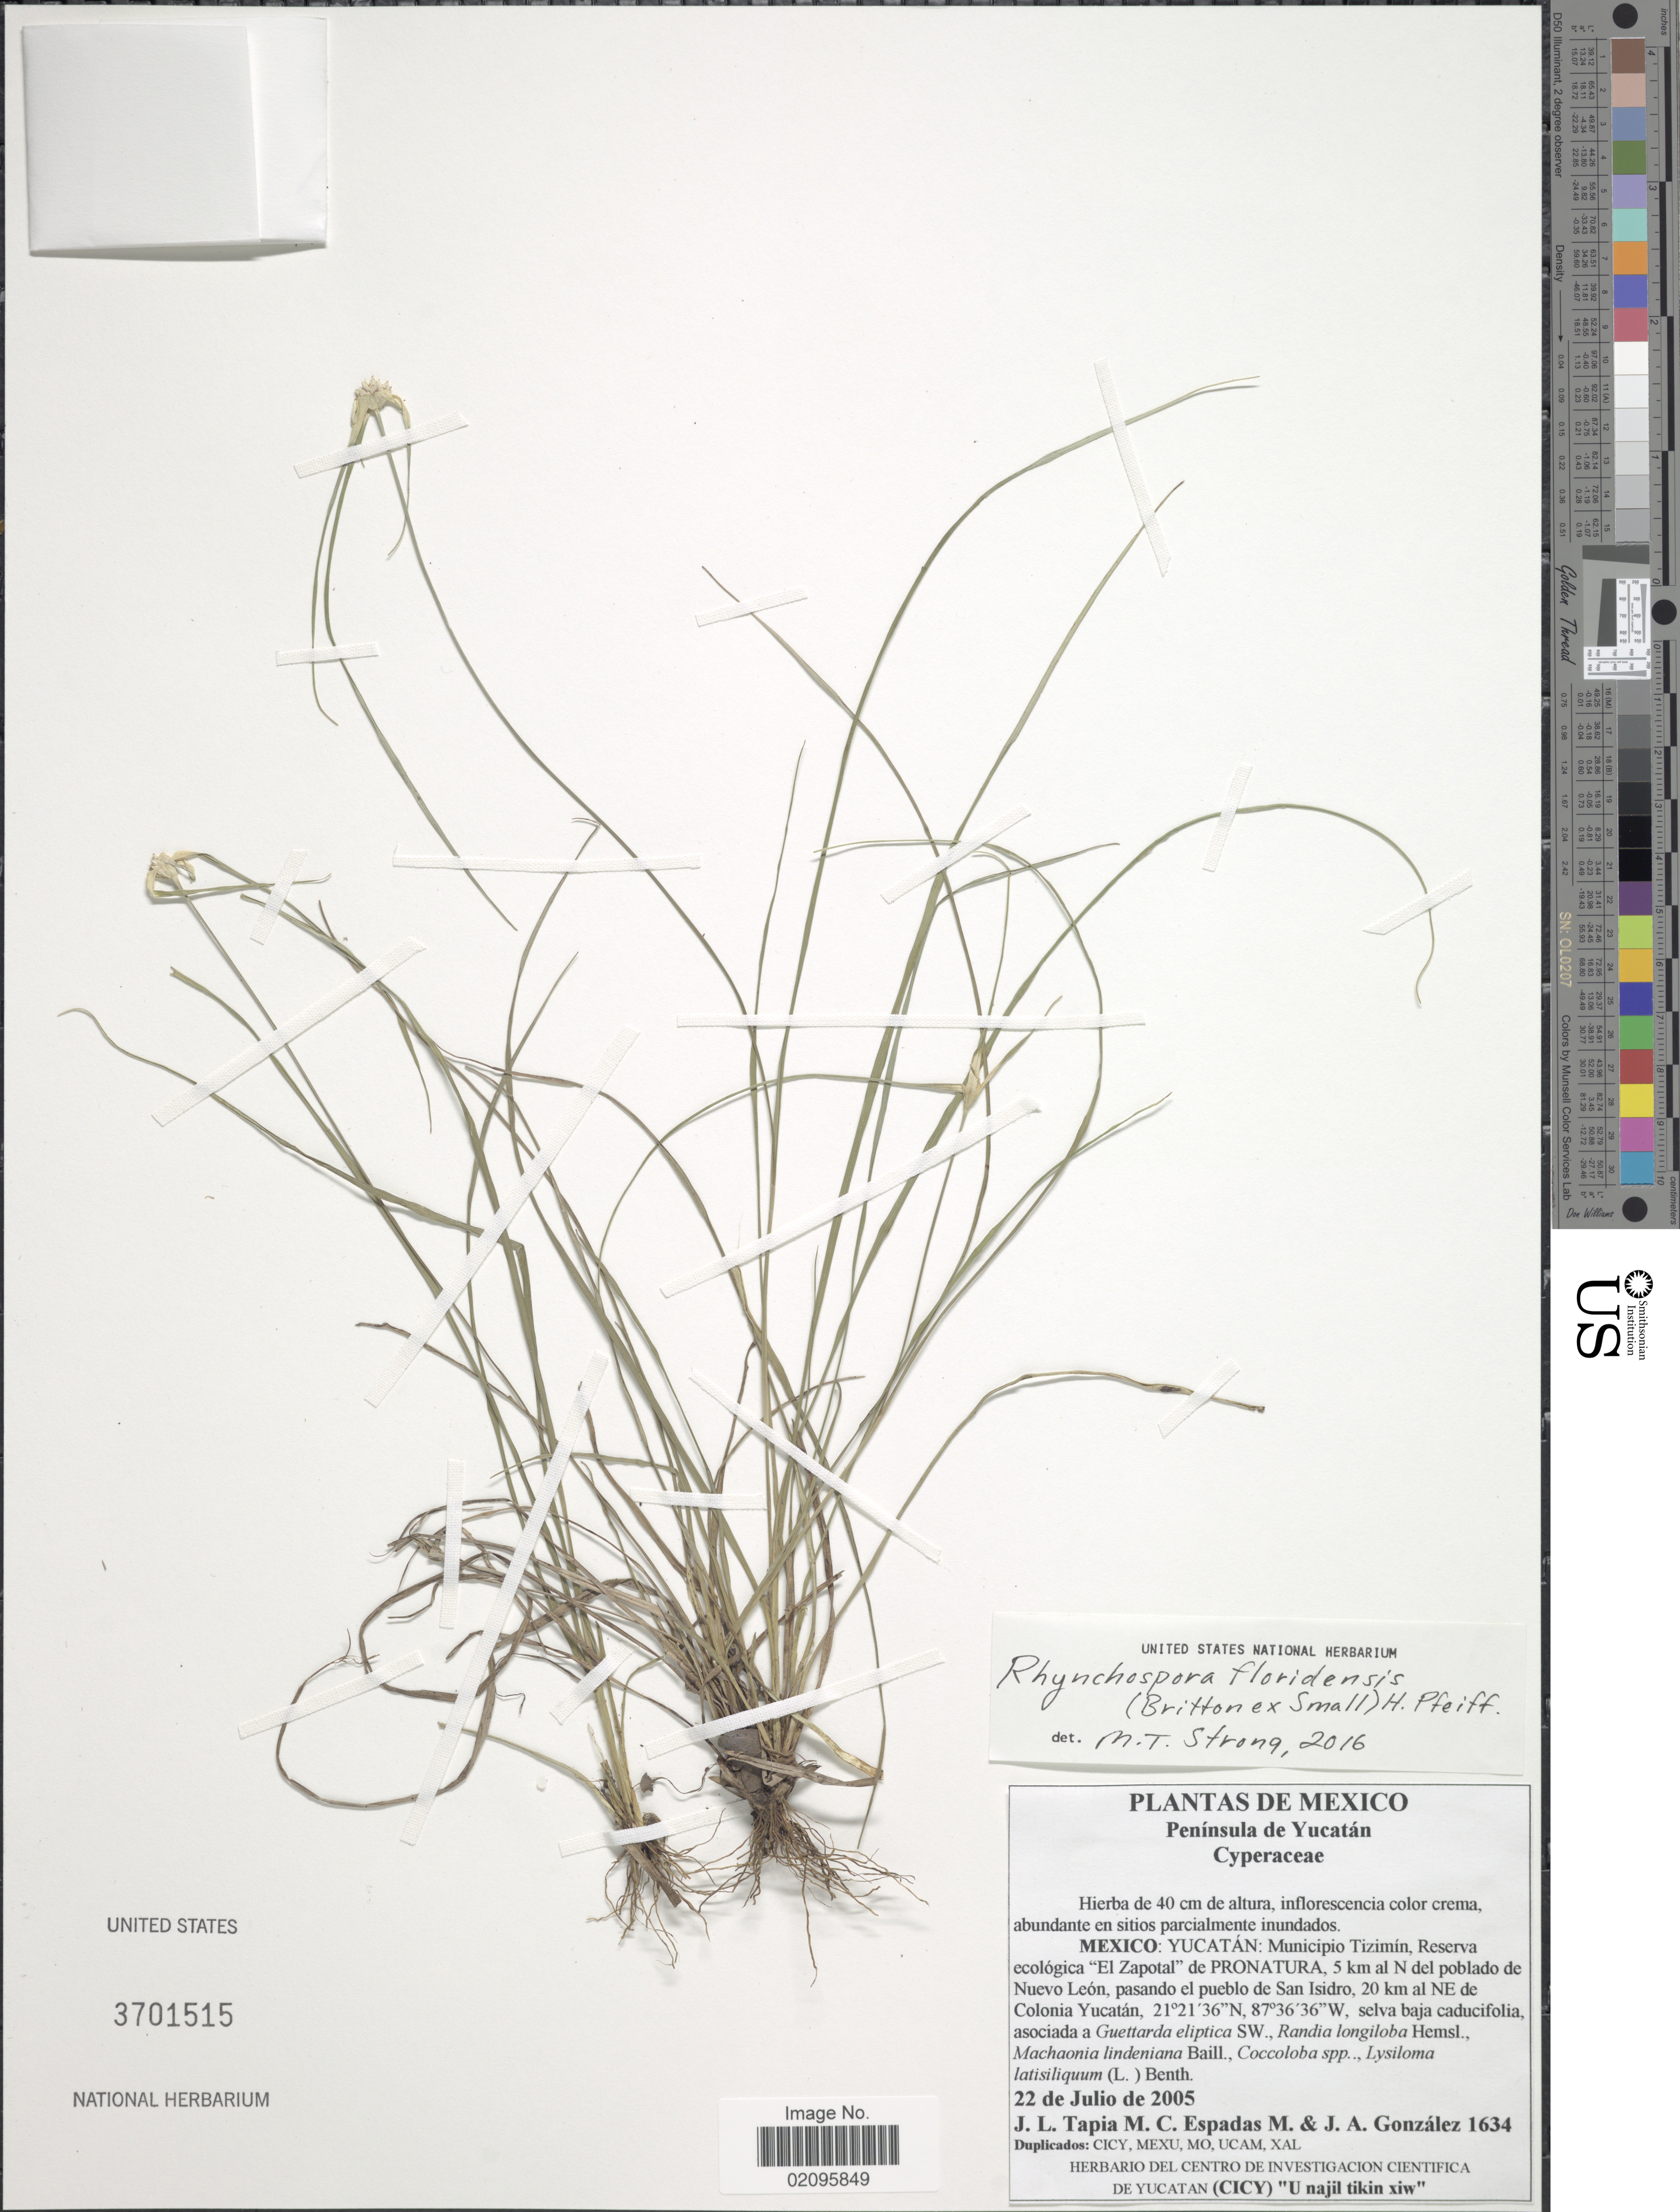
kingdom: Plantae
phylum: Tracheophyta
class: Liliopsida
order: Poales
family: Cyperaceae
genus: Rhynchospora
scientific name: Rhynchospora floridensis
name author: (Britton ex Small) H. Pfeiff.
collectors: J. Tapia M., C. Espadas M. & J. A. Gonzalez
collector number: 1634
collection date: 2005-07-22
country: Mexico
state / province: Yucatán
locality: Municipio Tizimin, Reserva ecologica "El Zapotal"de Pronatura, 5 km al N del poblado de Nuevo Leon, pasando el pueblo de San Isidro, 20 km al NE de Colonia Yucatan.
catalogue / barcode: US 3701515